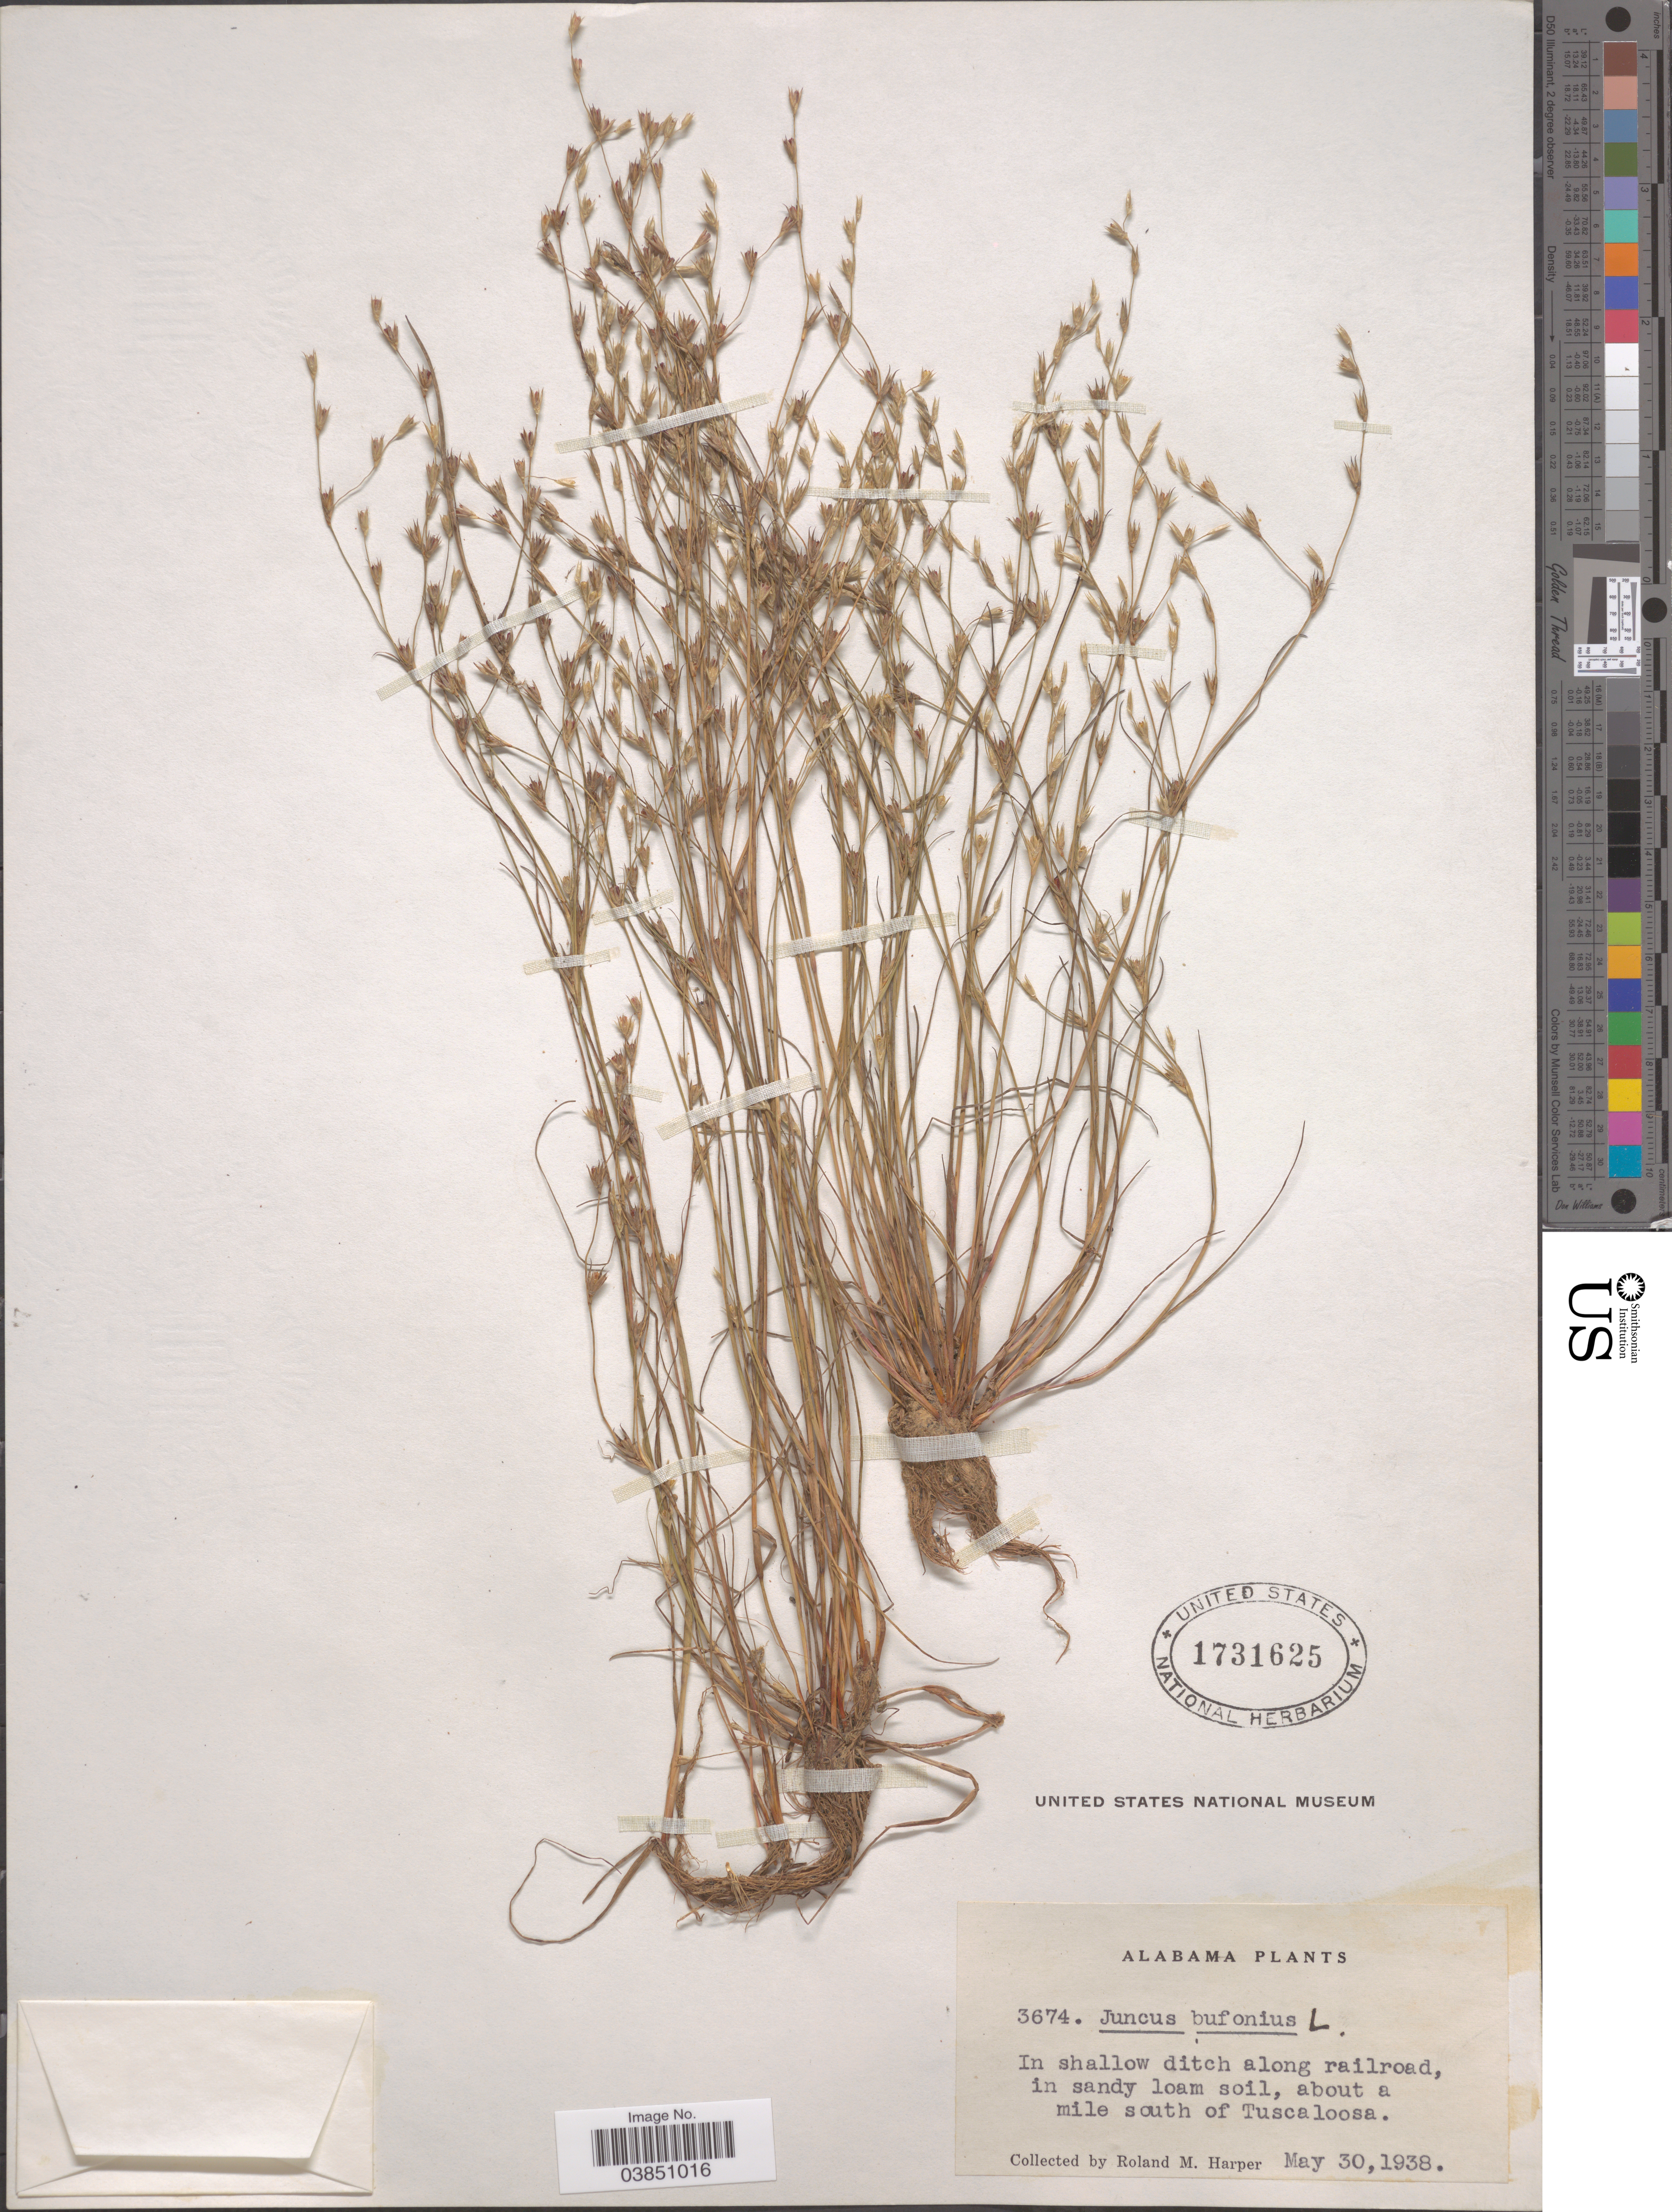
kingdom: Plantae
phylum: Tracheophyta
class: Liliopsida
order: Poales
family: Juncaceae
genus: Juncus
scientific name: Juncus bufonius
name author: L.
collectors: R. Harper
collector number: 3674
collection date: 1938-05-30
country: United States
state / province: Alabama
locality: About a mile south of Tuscaloosa.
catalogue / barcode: US 1731625